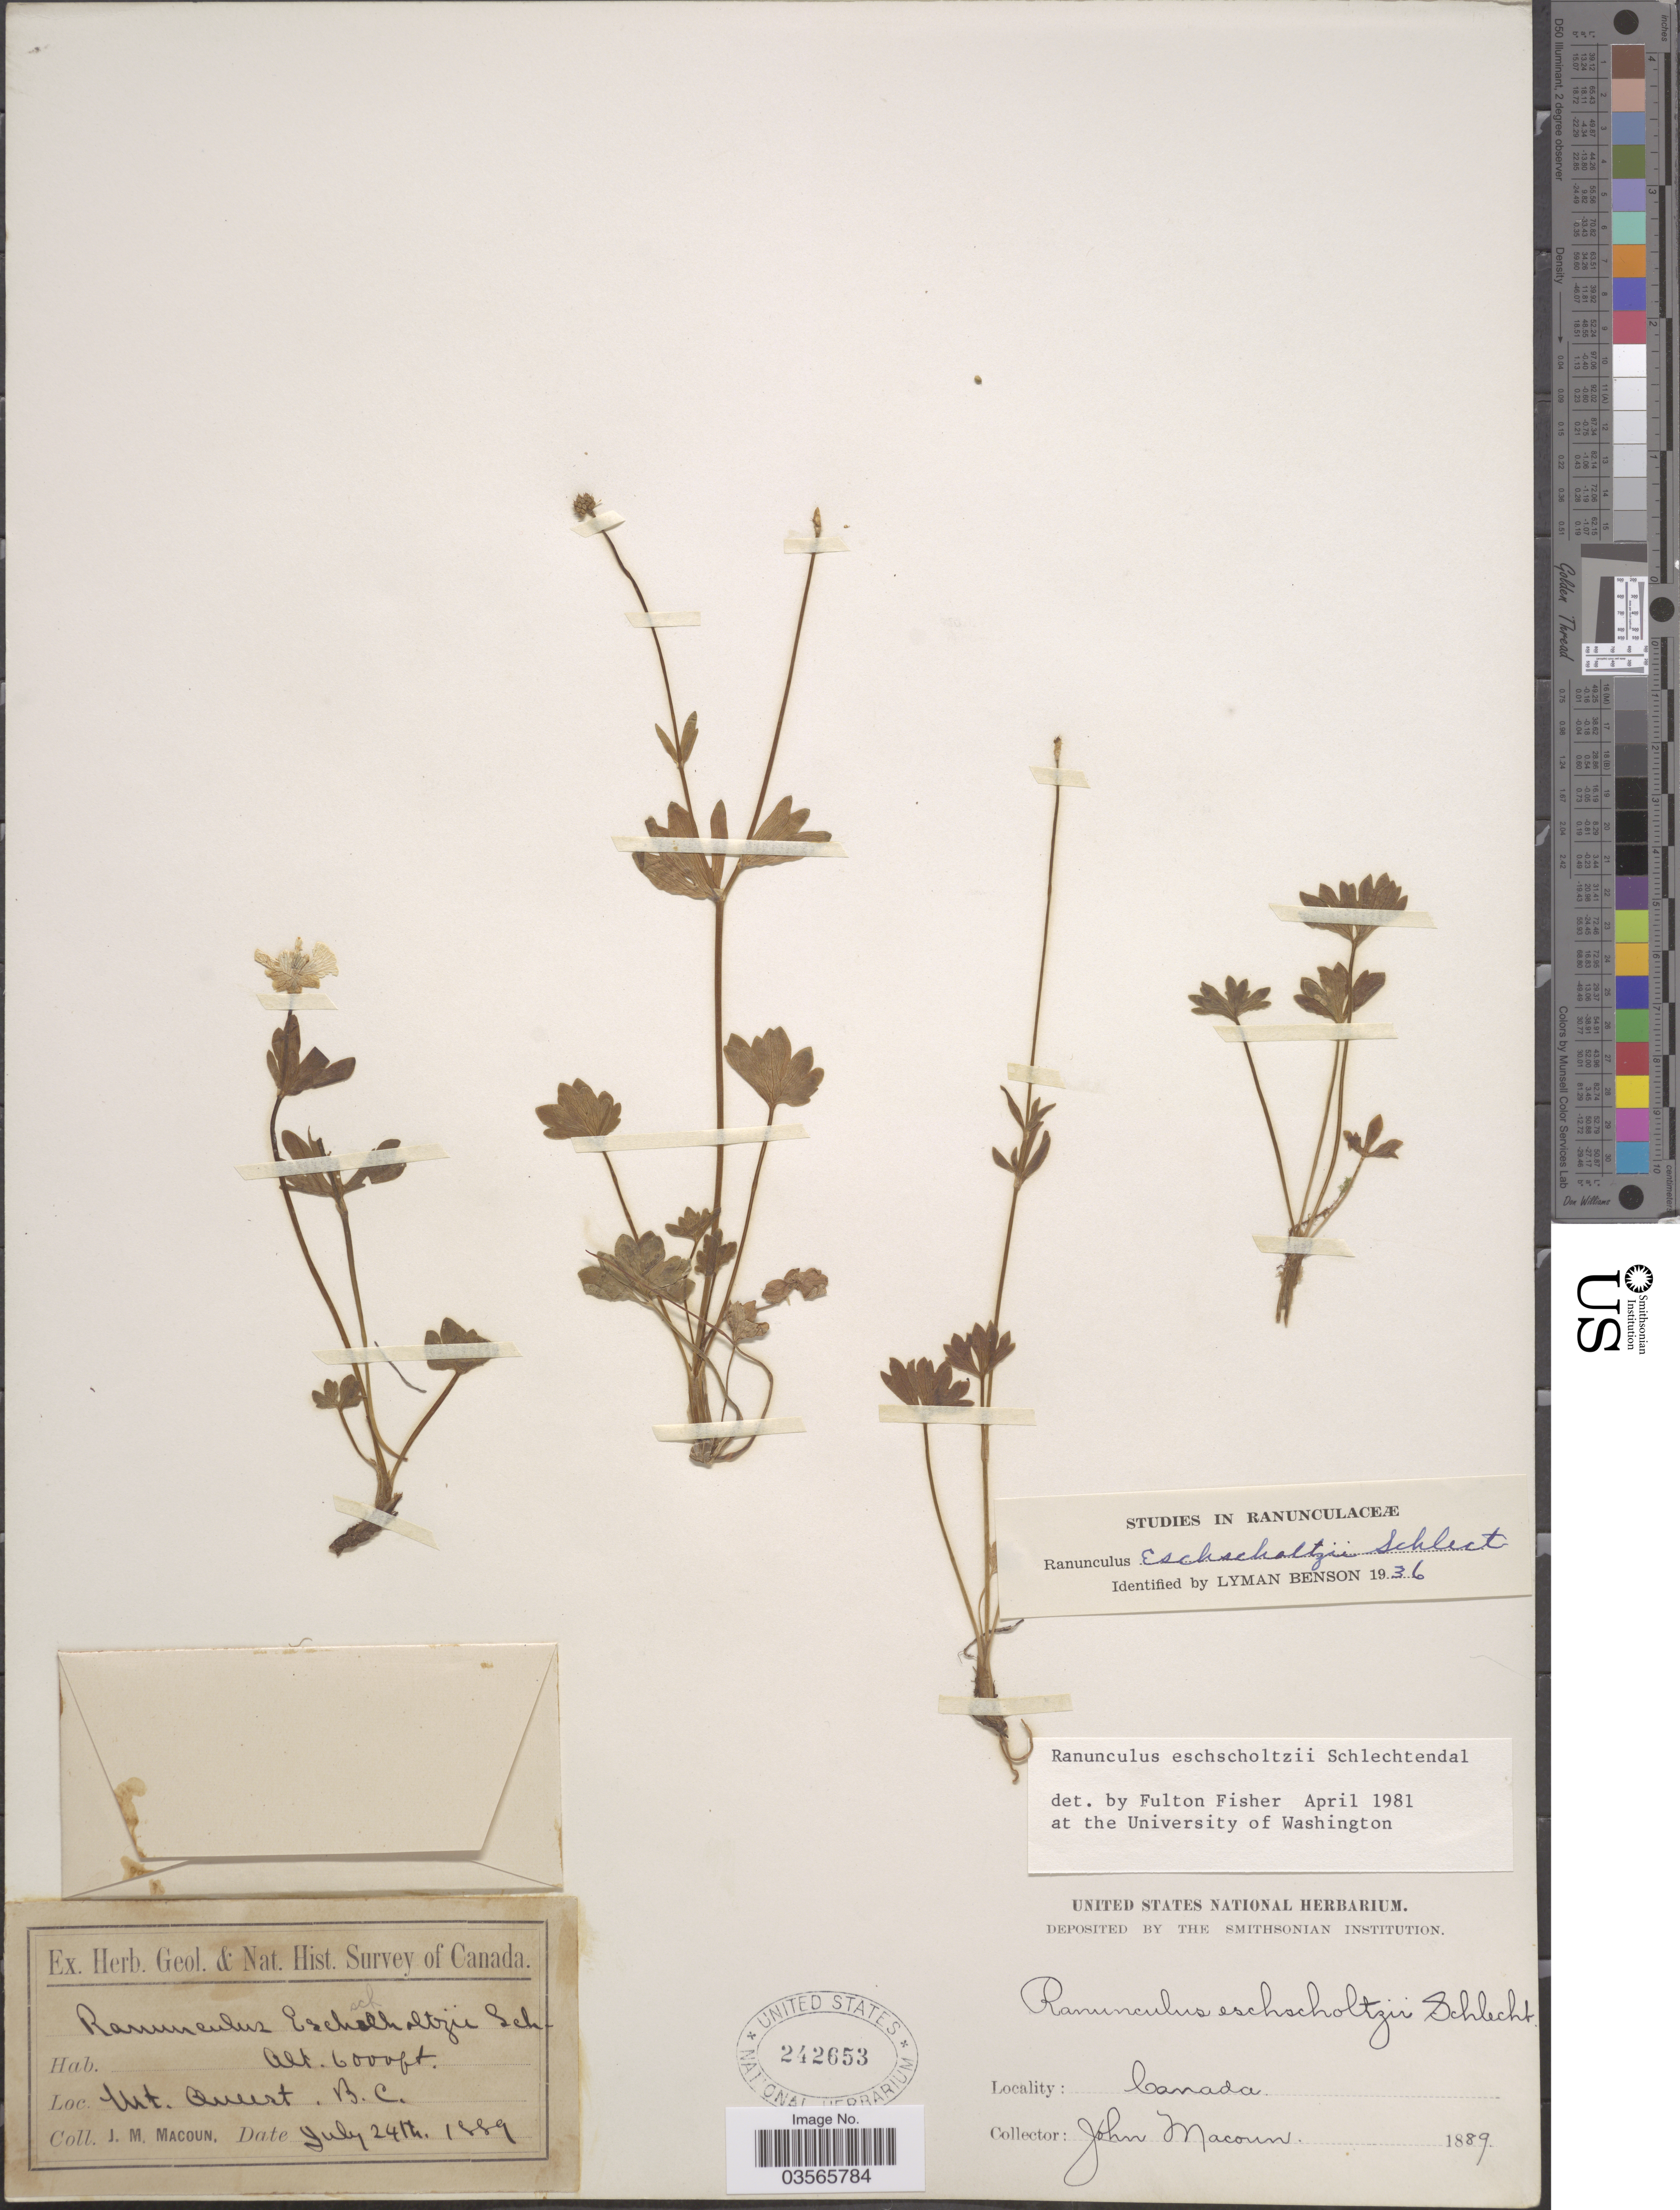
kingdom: Plantae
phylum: Tracheophyta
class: Magnoliopsida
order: Ranunculales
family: Ranunculaceae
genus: Ranunculus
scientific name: Ranunculus eschscholtzii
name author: Schltdl.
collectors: J. M. Macoun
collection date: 1889-07-24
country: Canada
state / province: British Columbia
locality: Mt. Queest.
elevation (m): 1829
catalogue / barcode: US 242653